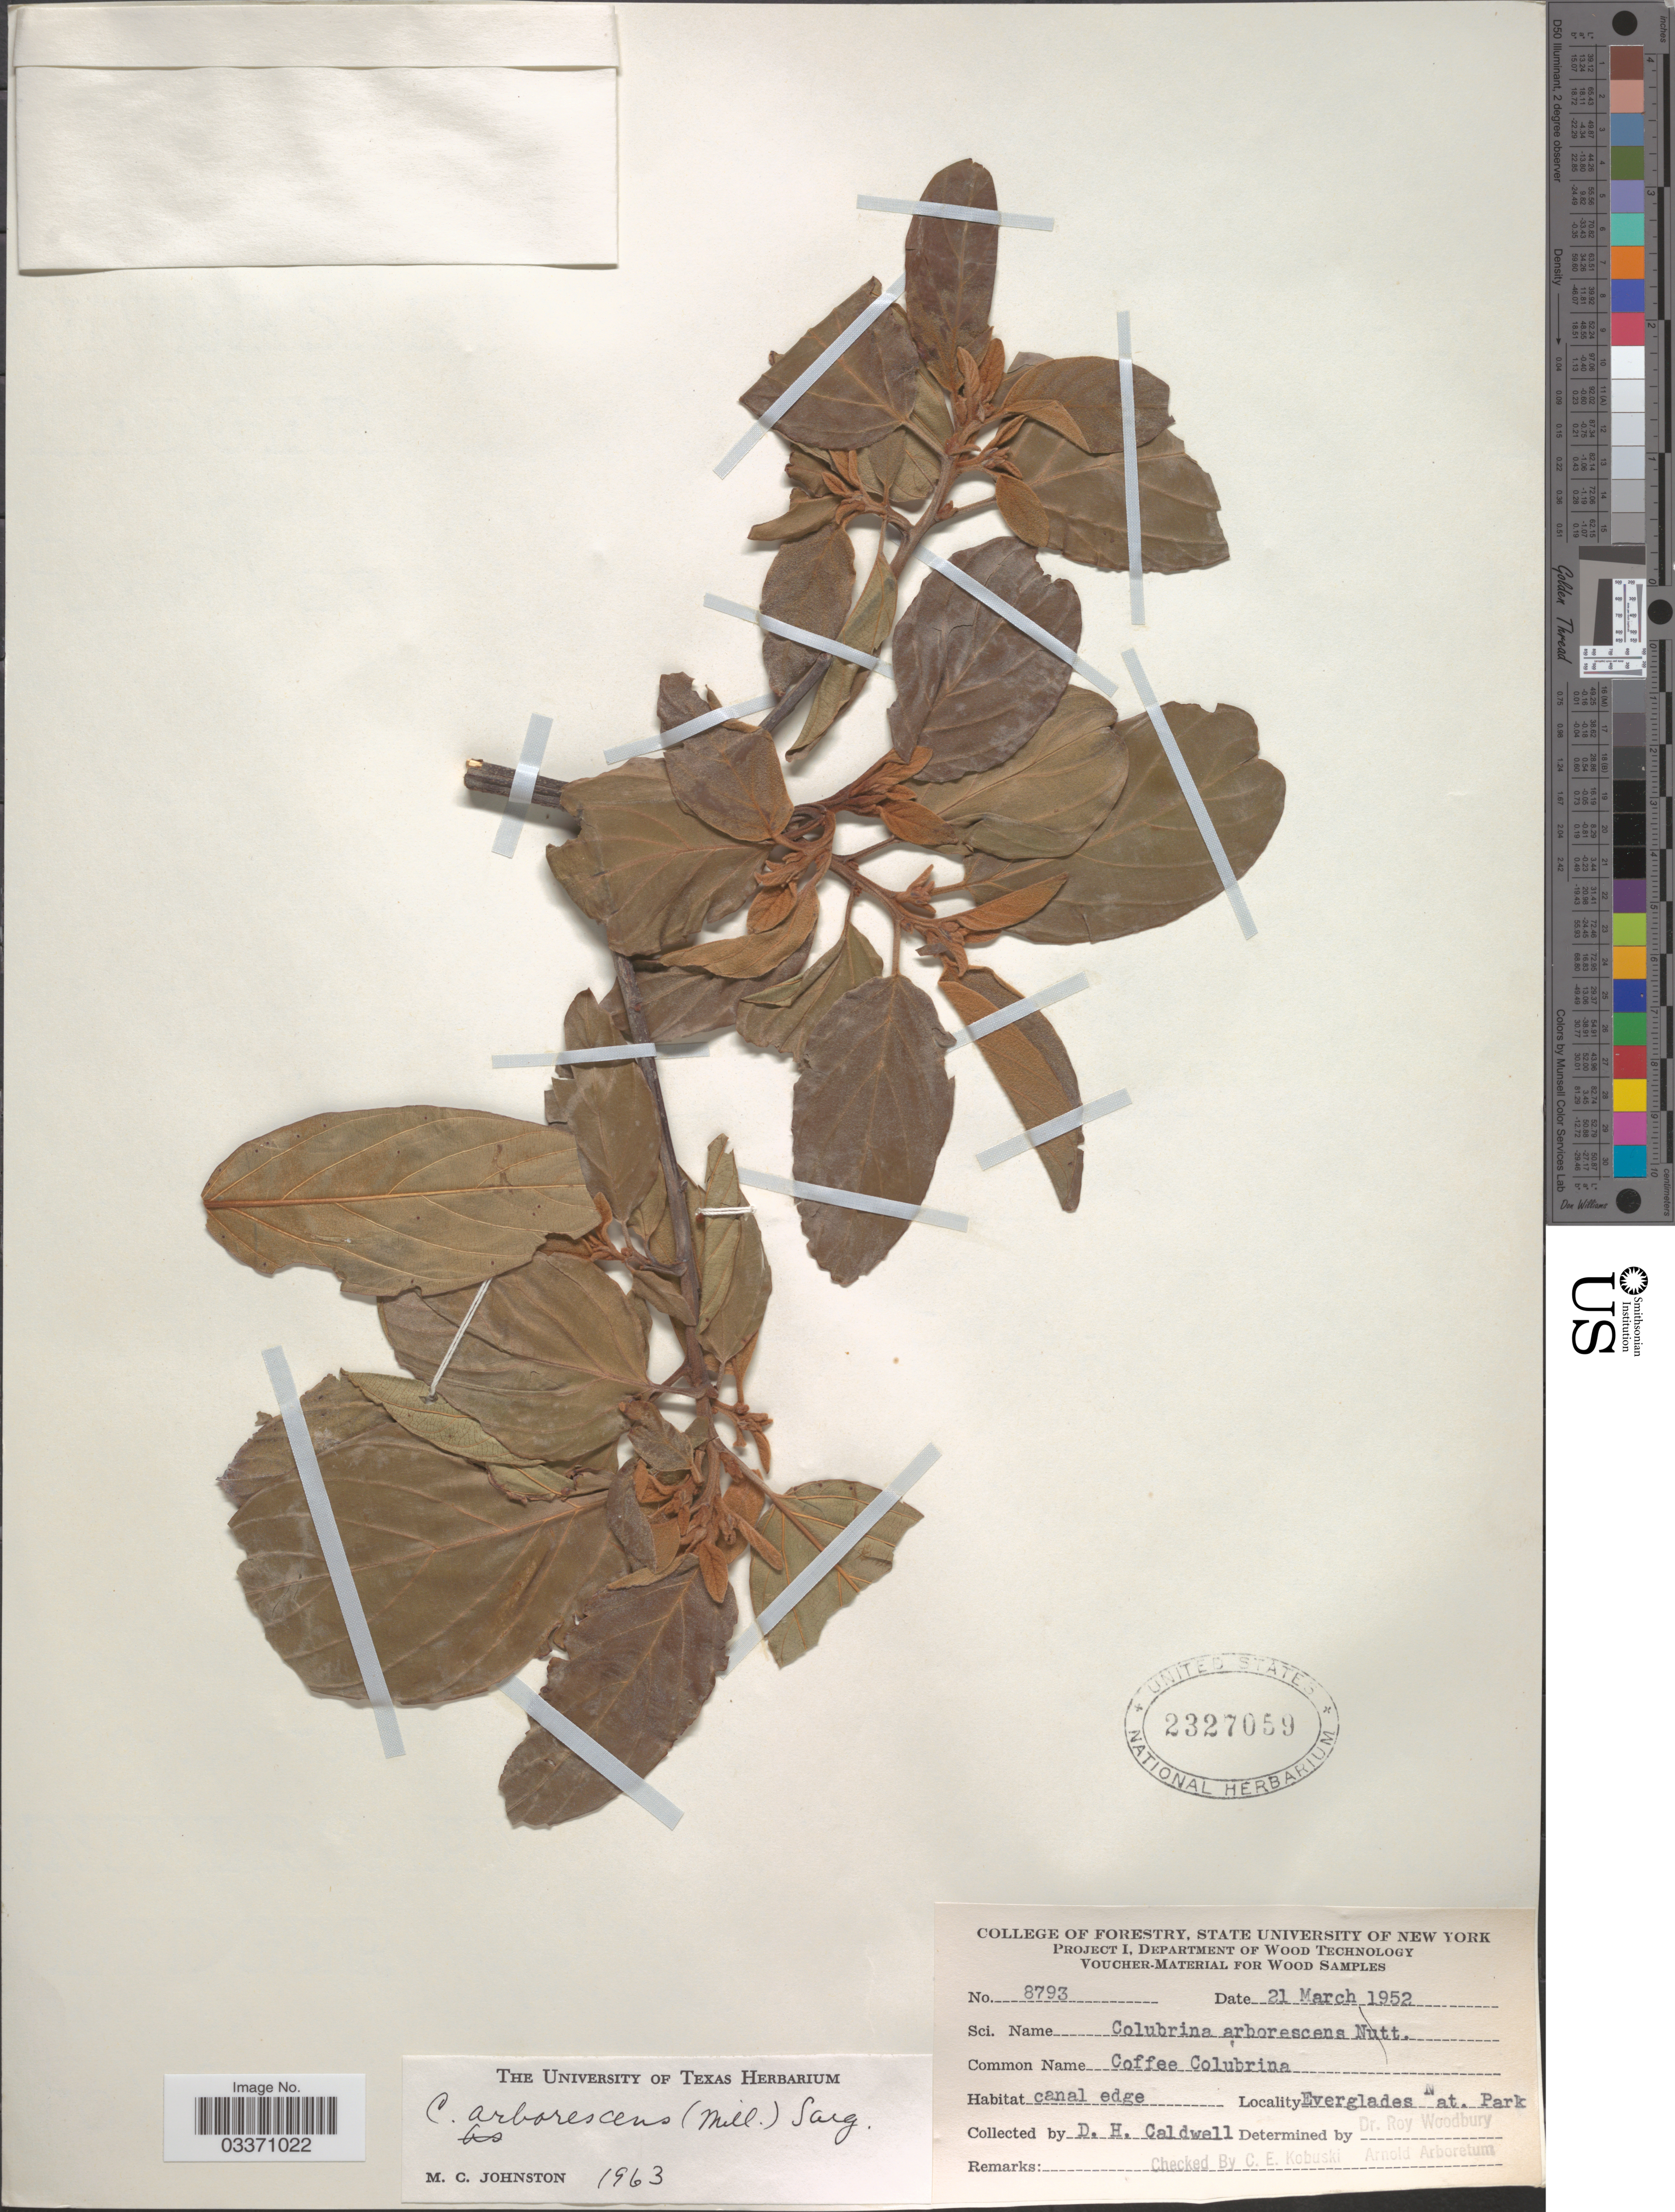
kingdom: Plantae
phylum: Tracheophyta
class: Magnoliopsida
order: Rosales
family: Rhamnaceae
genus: Colubrina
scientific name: Colubrina arborescens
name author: (Mill.) Sarg.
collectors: D. H. Caldwell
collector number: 8793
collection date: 1952-03-21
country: United States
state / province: New York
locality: Canal edge. Everglades Nat. Park.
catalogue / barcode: US 2327059